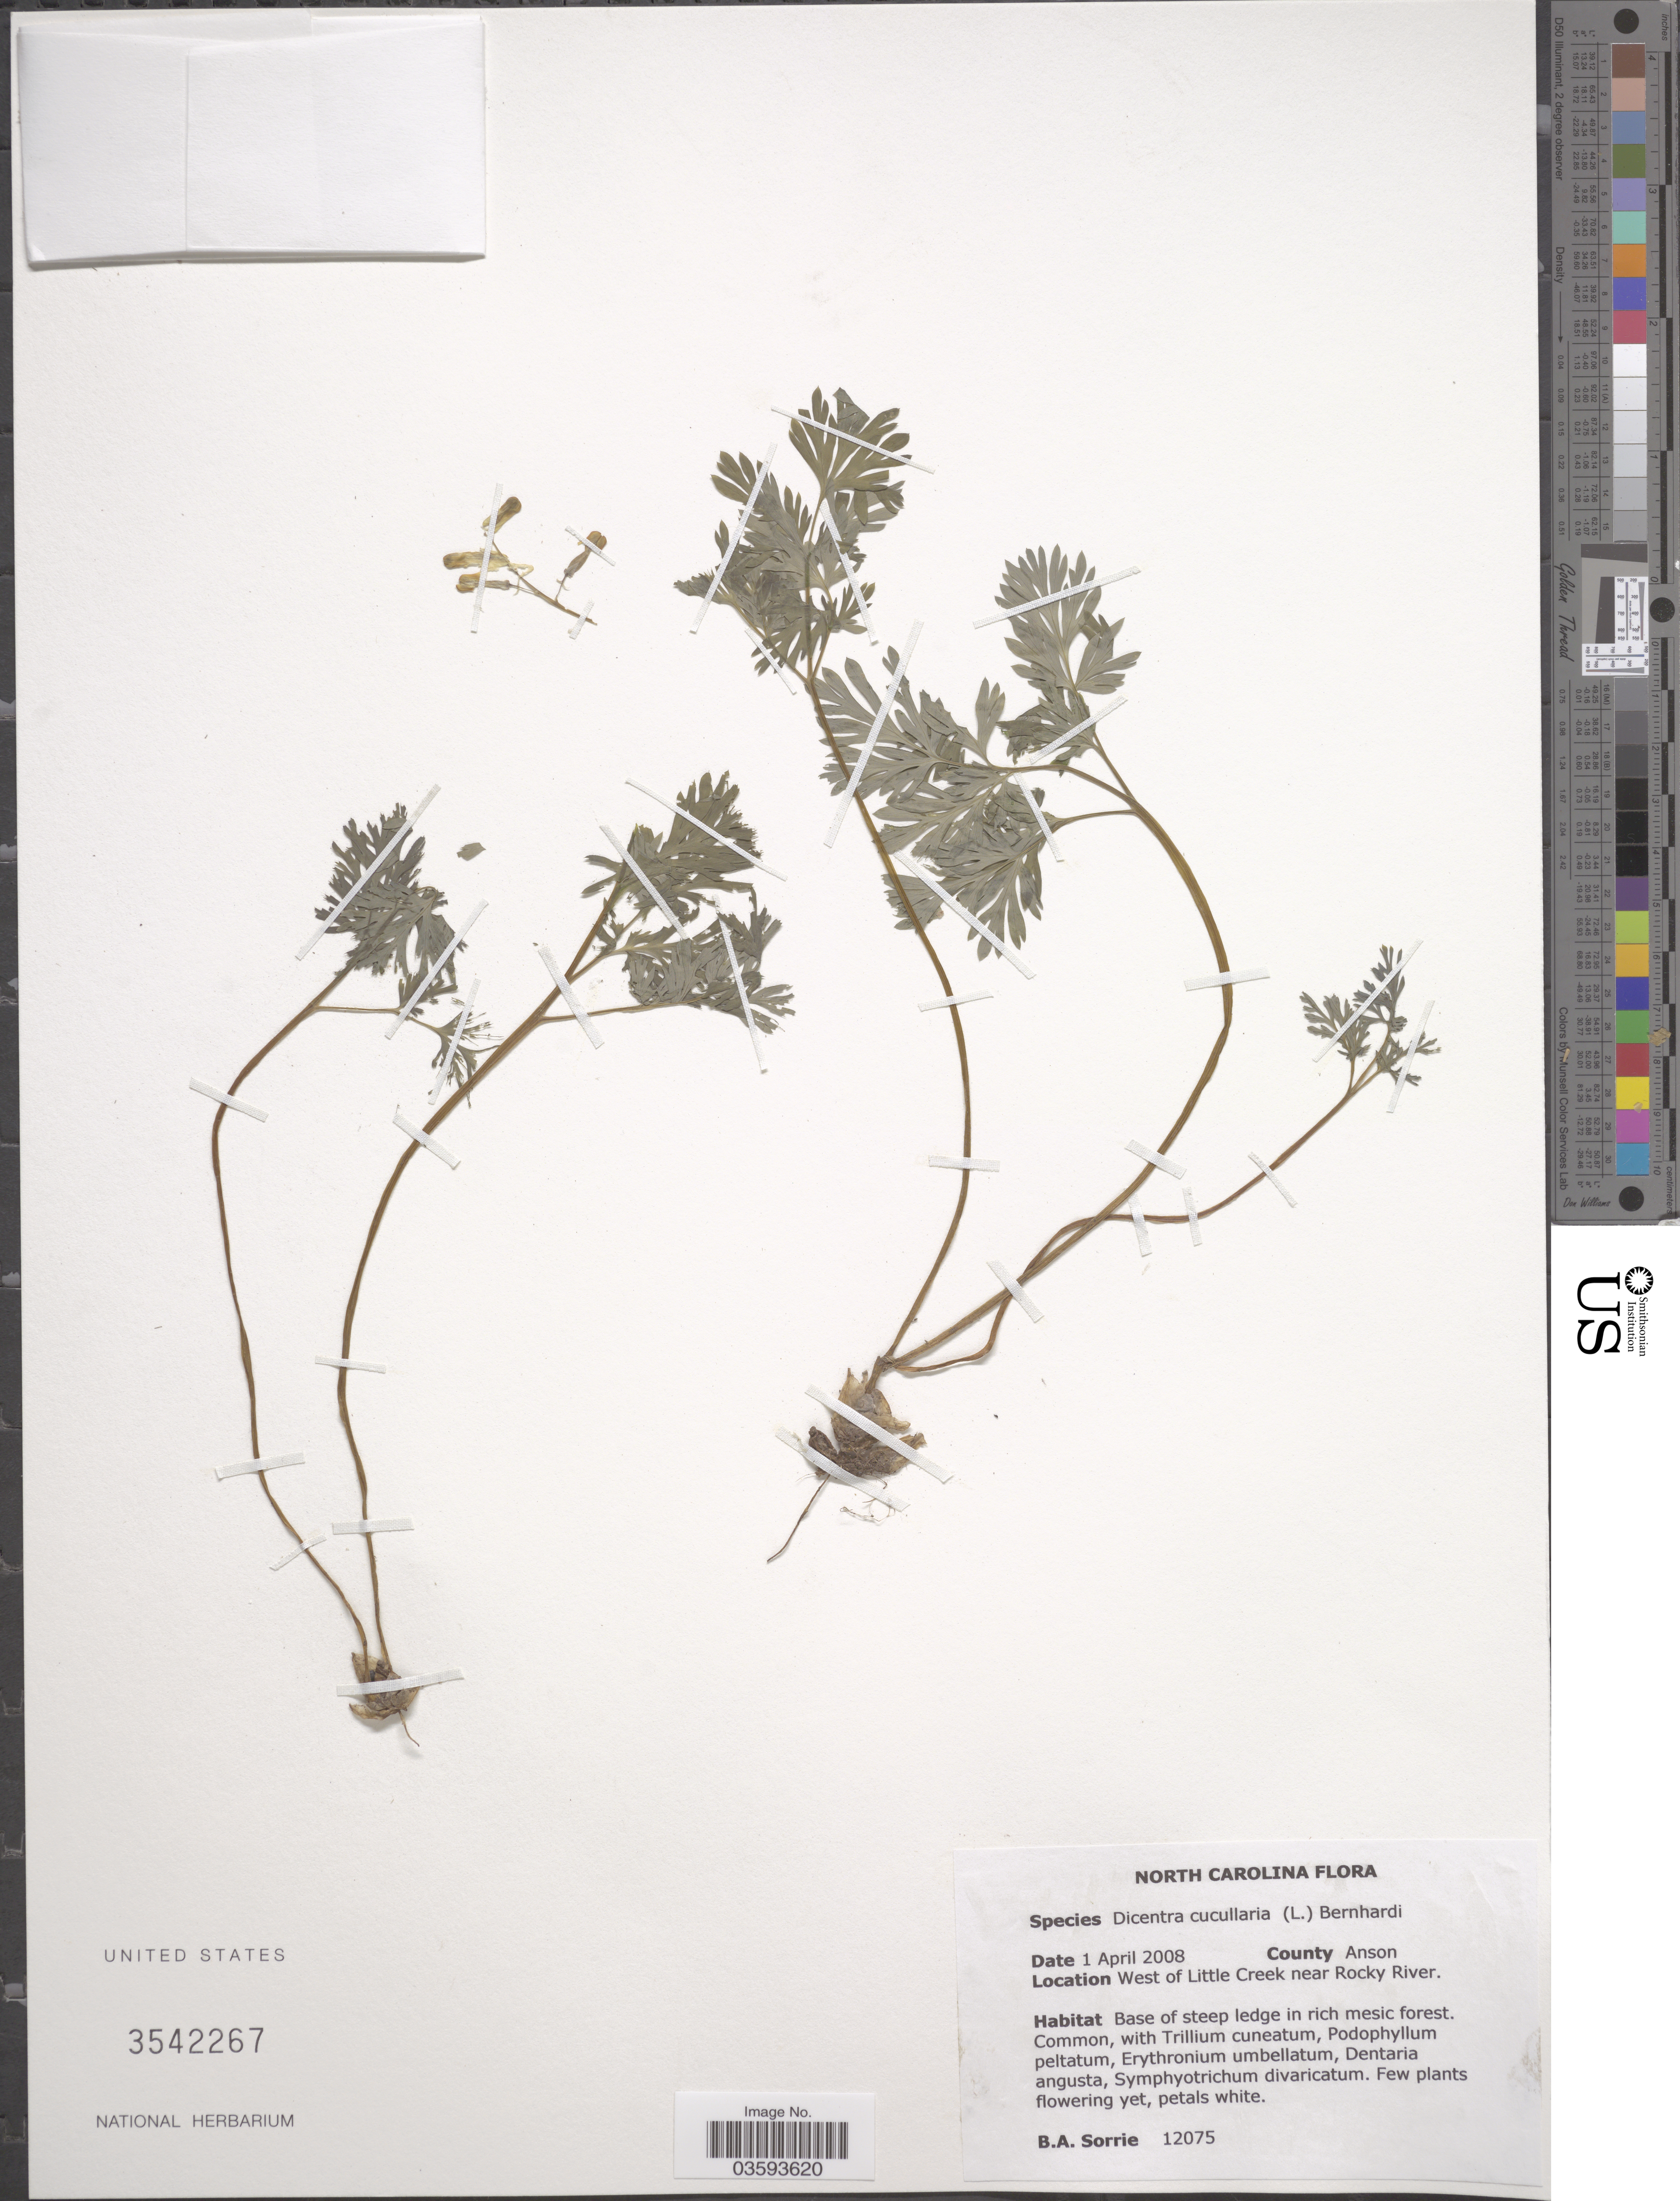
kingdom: Plantae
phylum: Tracheophyta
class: Magnoliopsida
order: Ranunculales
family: Papaveraceae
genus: Dicentra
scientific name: Dicentra cucullaria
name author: (L.) Bernh.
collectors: B. Sorrie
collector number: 12075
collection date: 2008-04-01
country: United States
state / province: North Carolina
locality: County Anson. West of Little Creek near Rocky River.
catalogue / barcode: US 3542267